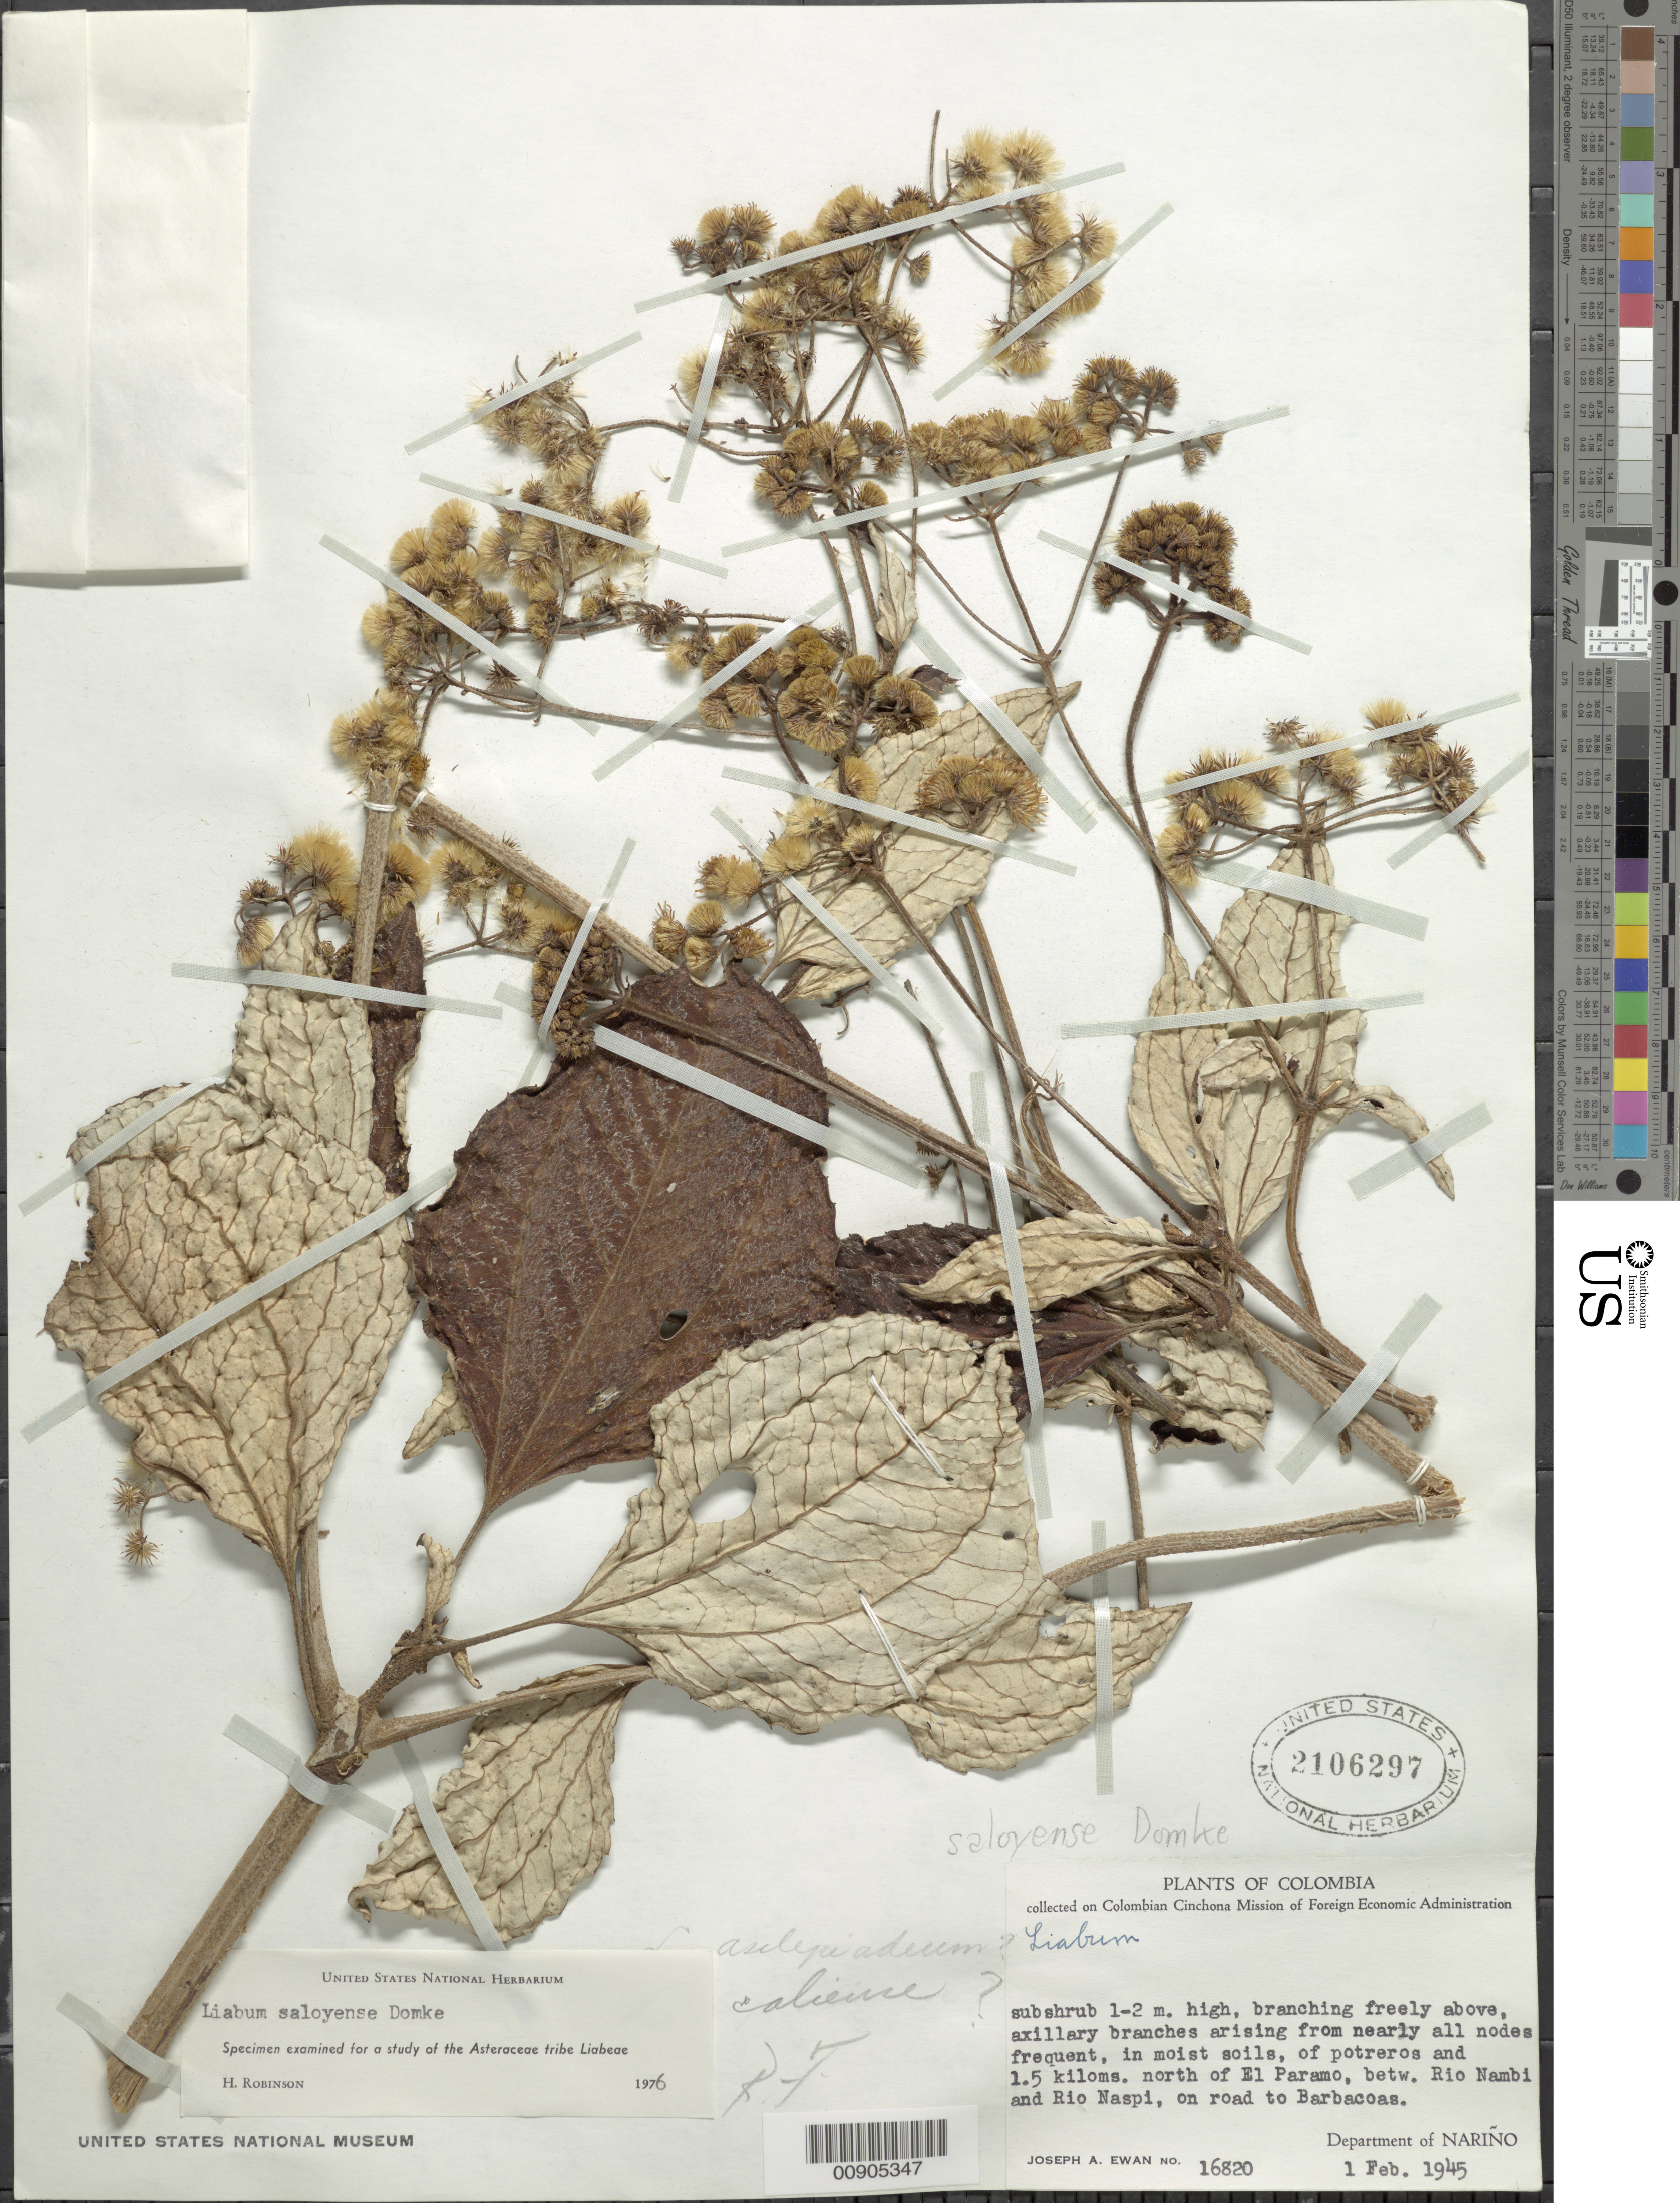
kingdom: Plantae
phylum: Tracheophyta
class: Magnoliopsida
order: Asterales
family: Asteraceae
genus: Liabum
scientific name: Liabum saloyense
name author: Domke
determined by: Robinson, Harold E., (US)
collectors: J. A. Ewan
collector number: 16820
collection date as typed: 1-Feb-45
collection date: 1945-02-01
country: Colombia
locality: Dpto. Nariño, El Paramo, 1.5 km N of ; between Río Nambi and Río Naspi, on road to Barbacoas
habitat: Moist soils of potreros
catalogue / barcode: US 2106297